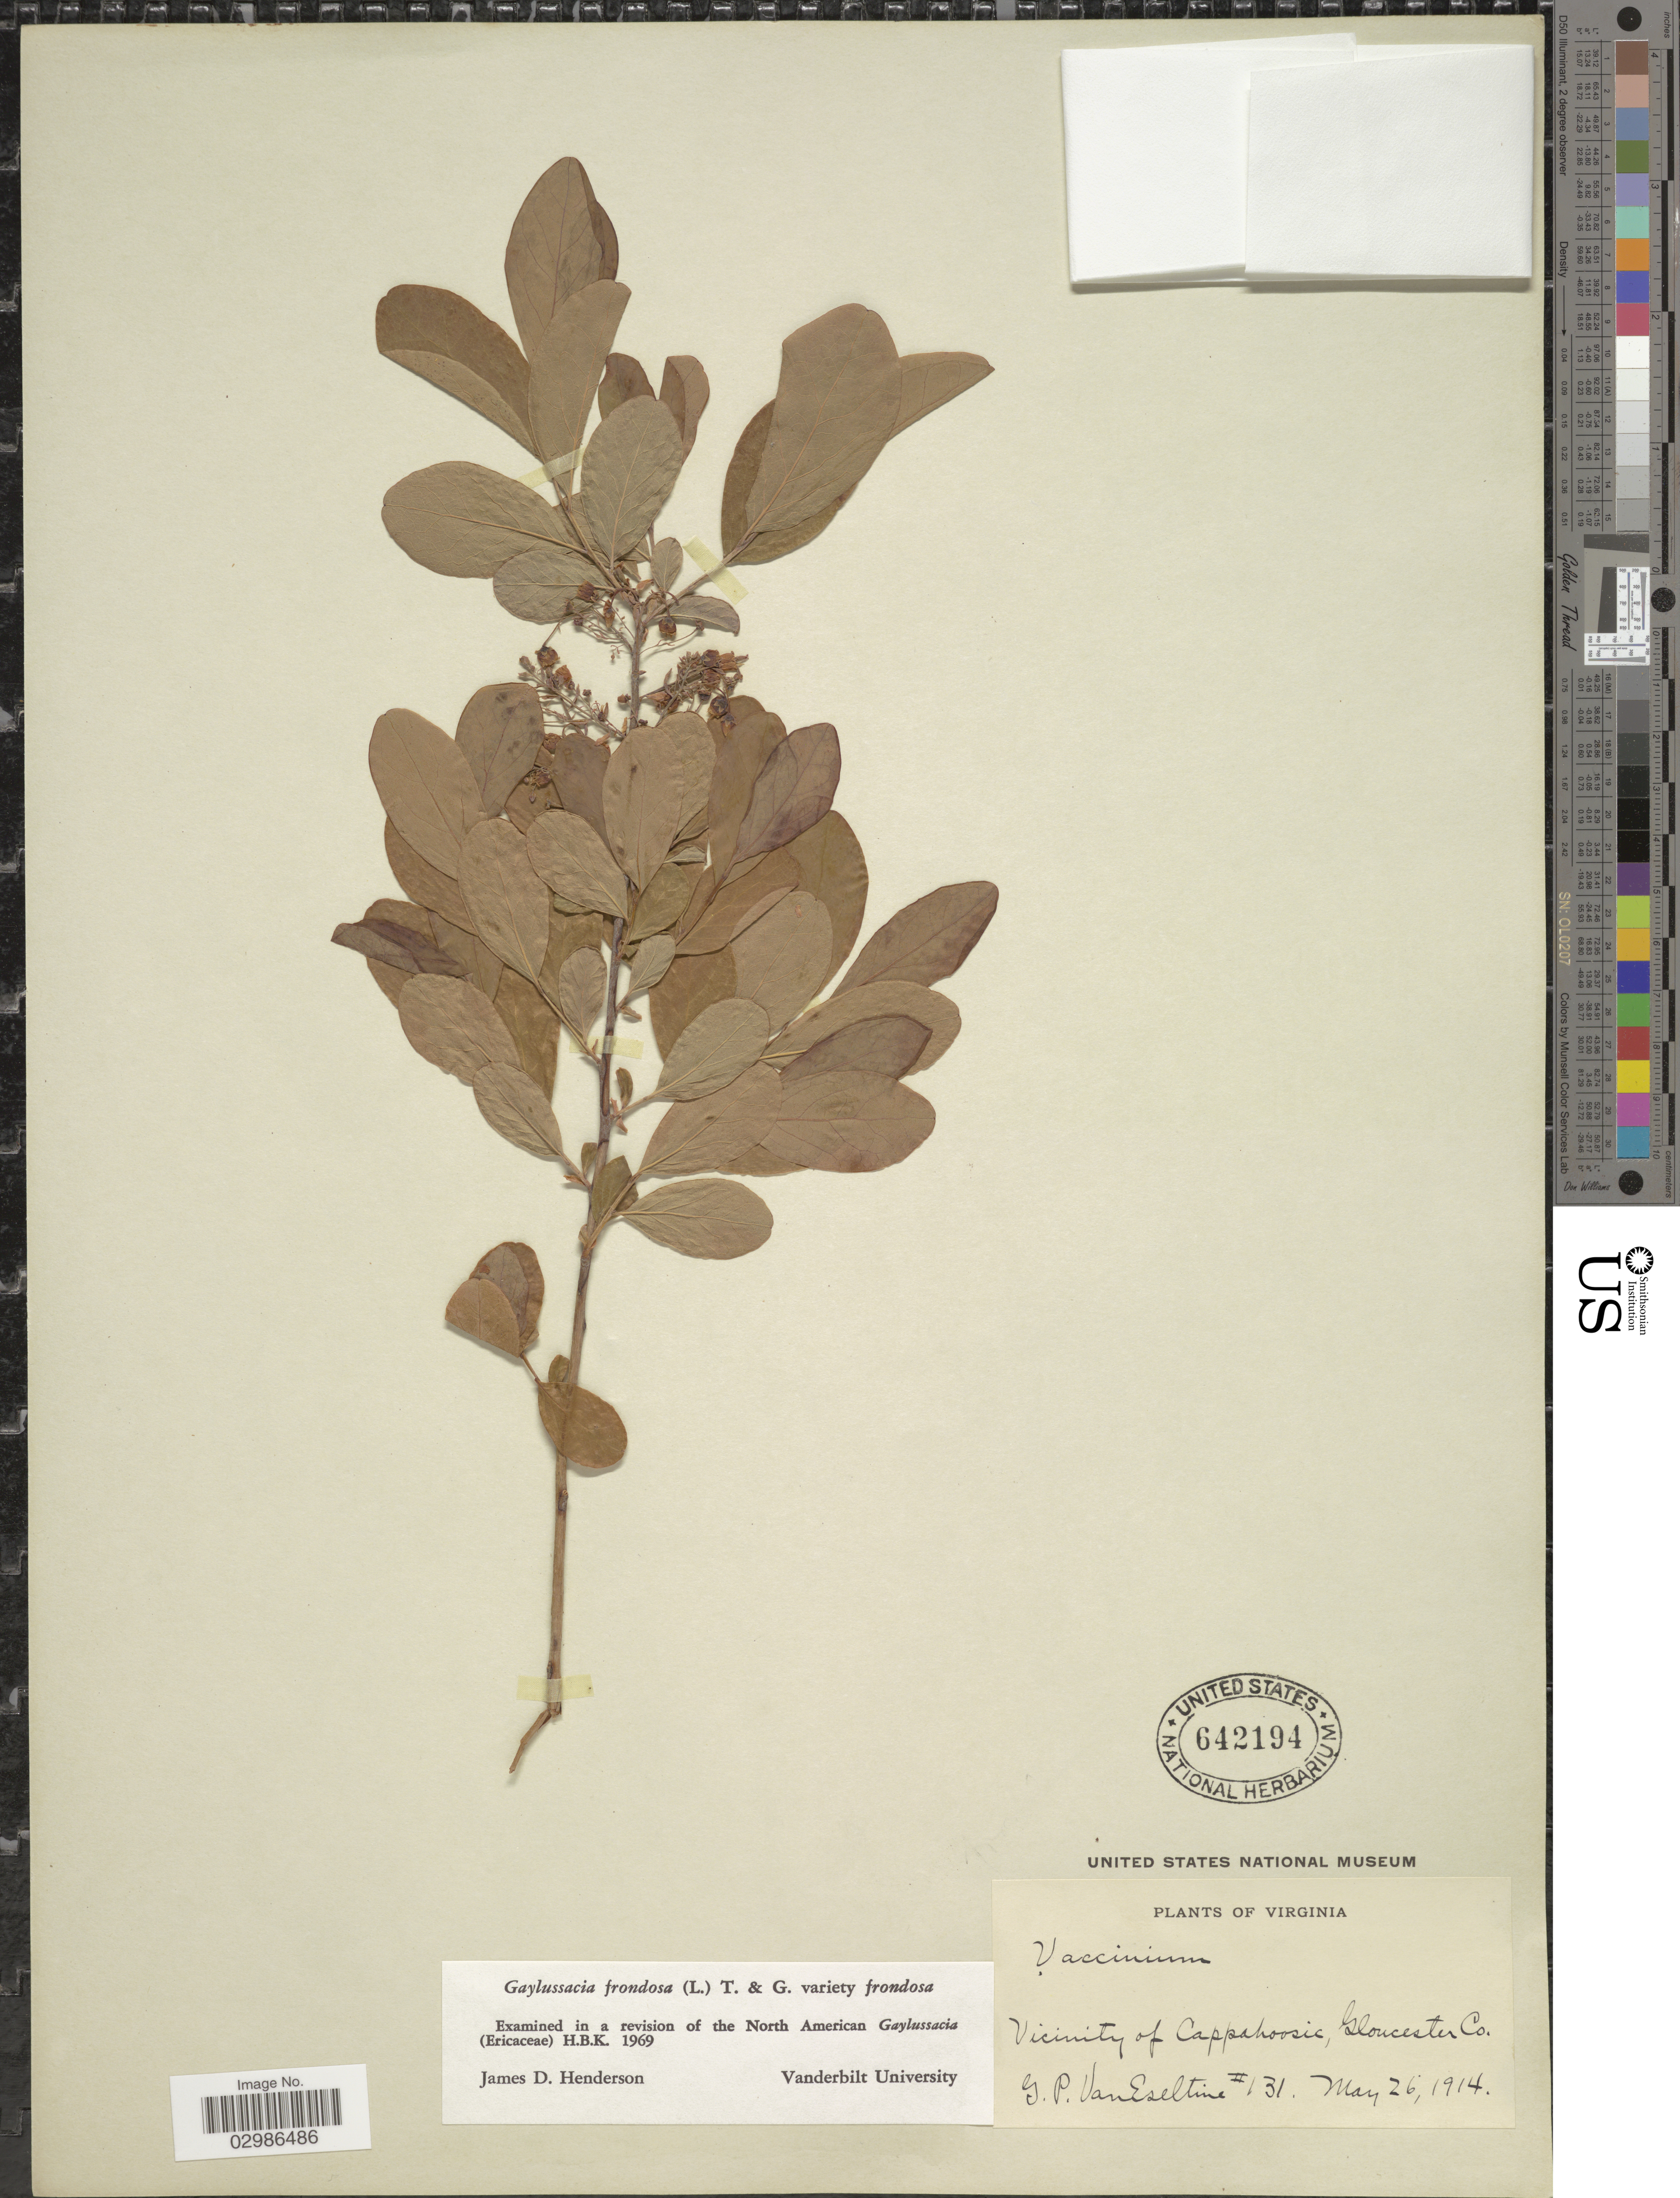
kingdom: Plantae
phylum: Tracheophyta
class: Magnoliopsida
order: Ericales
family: Ericaceae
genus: Gaylussacia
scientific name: Gaylussacia frondosa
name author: (L.) Torr. & A. Gray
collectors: G. P. Van Eseltine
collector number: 131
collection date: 1914-05-26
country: United States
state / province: Virginia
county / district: Gloucester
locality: Vicinity of Cappahoosic, Gloucester Co.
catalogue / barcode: US 642194